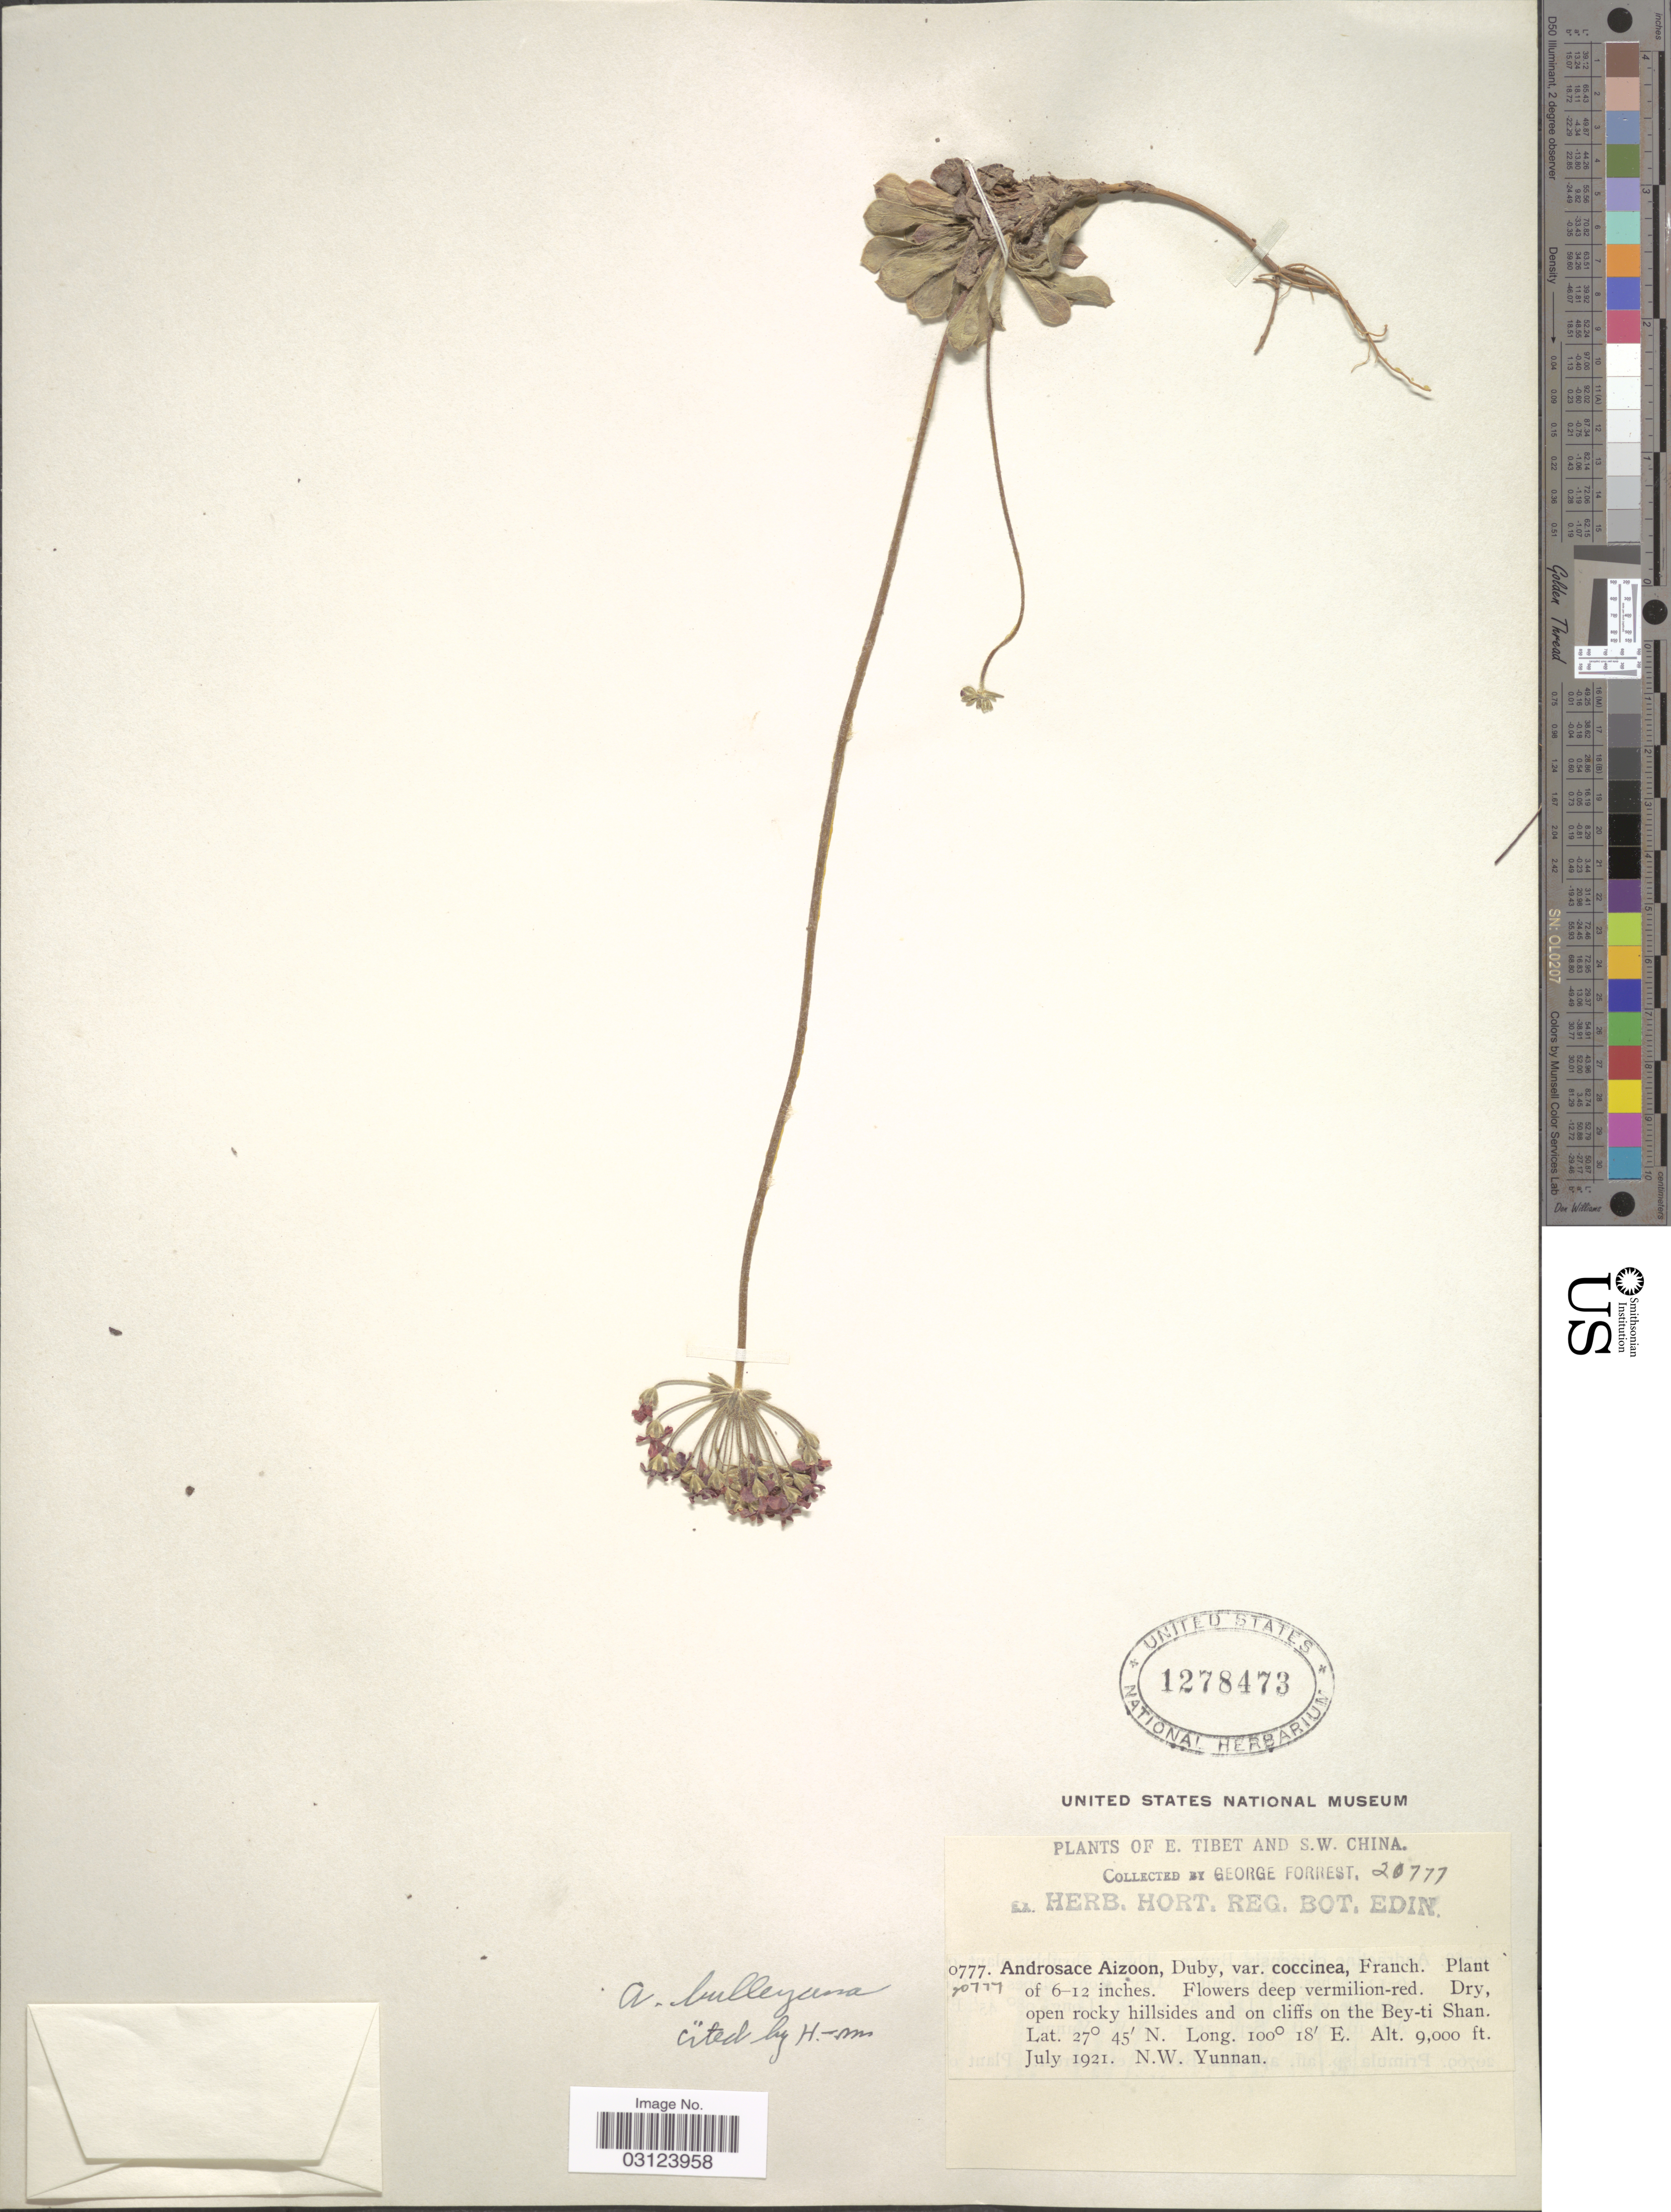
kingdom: Plantae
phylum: Tracheophyta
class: Magnoliopsida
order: Ericales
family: Primulaceae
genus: Androsace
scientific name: Androsace bulleyana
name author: Forrest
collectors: G. Forrest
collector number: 20777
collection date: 1921-07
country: China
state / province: Yunnan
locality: S.W. China, Dry, open rocky hillsides and on cliffs on the Bey-ti Shan.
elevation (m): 2743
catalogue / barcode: US 1278473